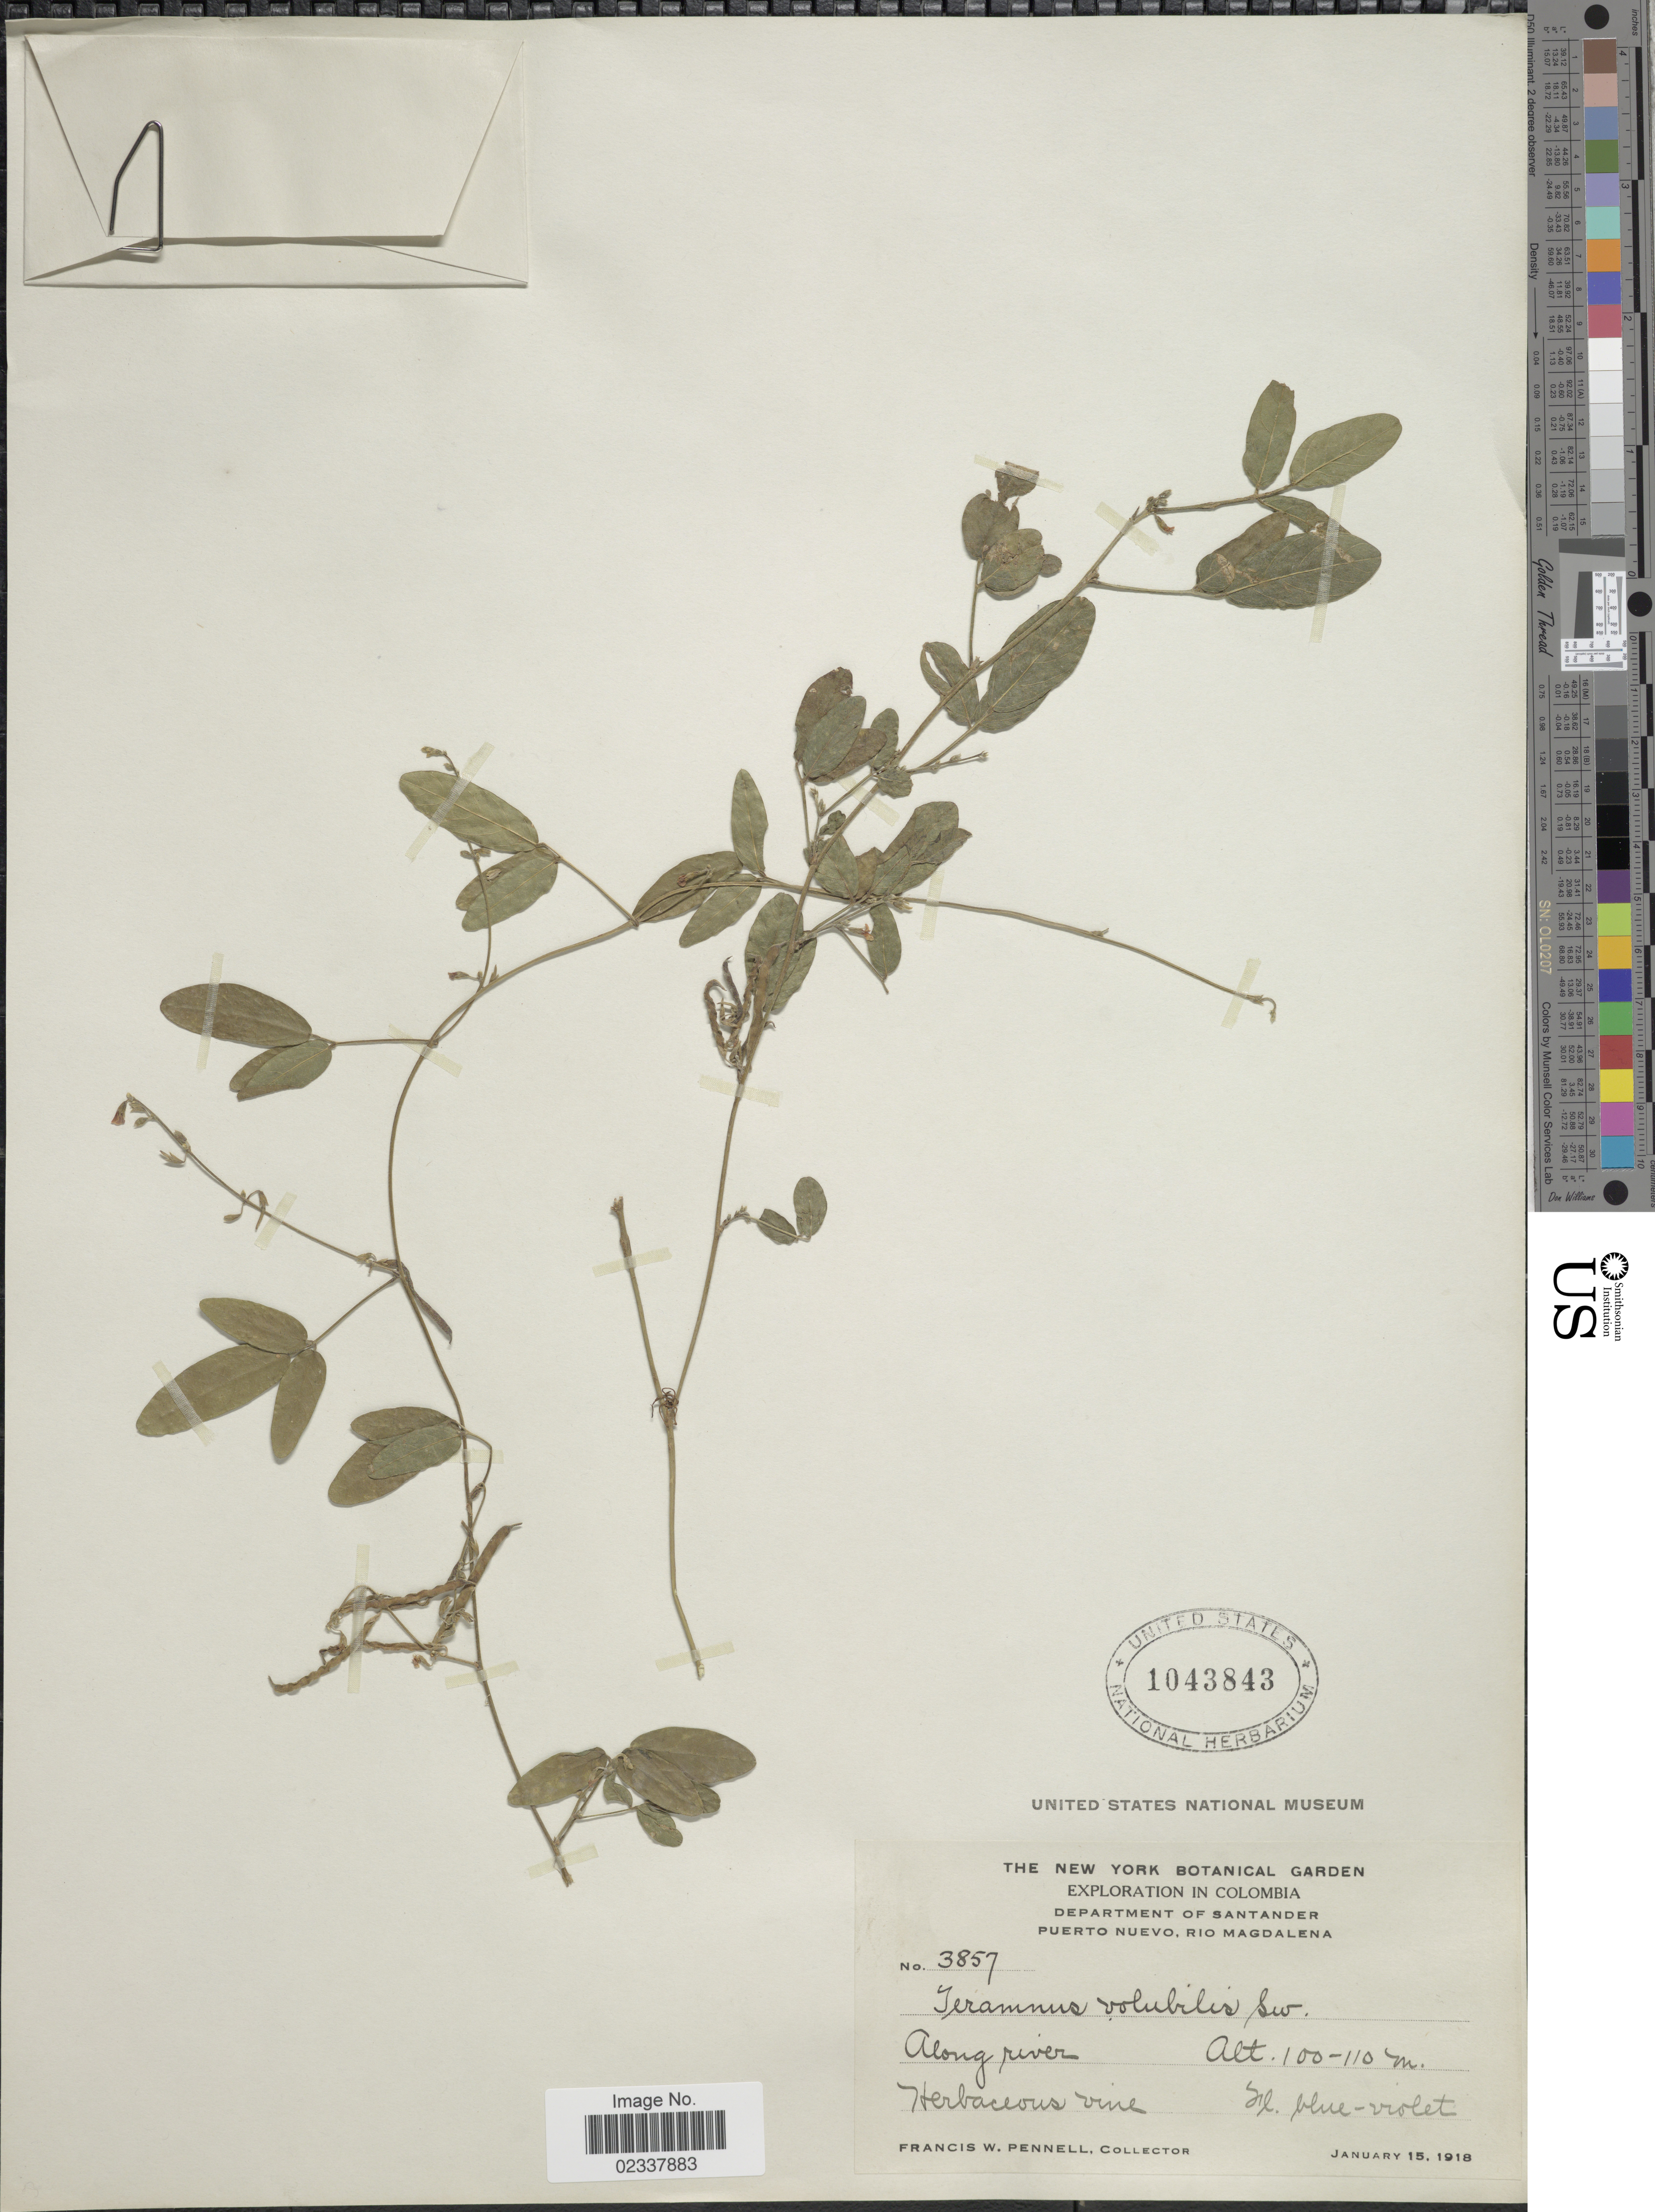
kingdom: Plantae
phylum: Tracheophyta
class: Magnoliopsida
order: Fabales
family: Fabaceae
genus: Teramnus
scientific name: Teramnus volubilis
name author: Sw.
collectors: F. W. Pennell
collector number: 3857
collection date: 1918-01-15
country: Colombia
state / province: Santander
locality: Puerto Nuevo, Rio Magdalena, Along river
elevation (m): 100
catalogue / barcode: US 1043843